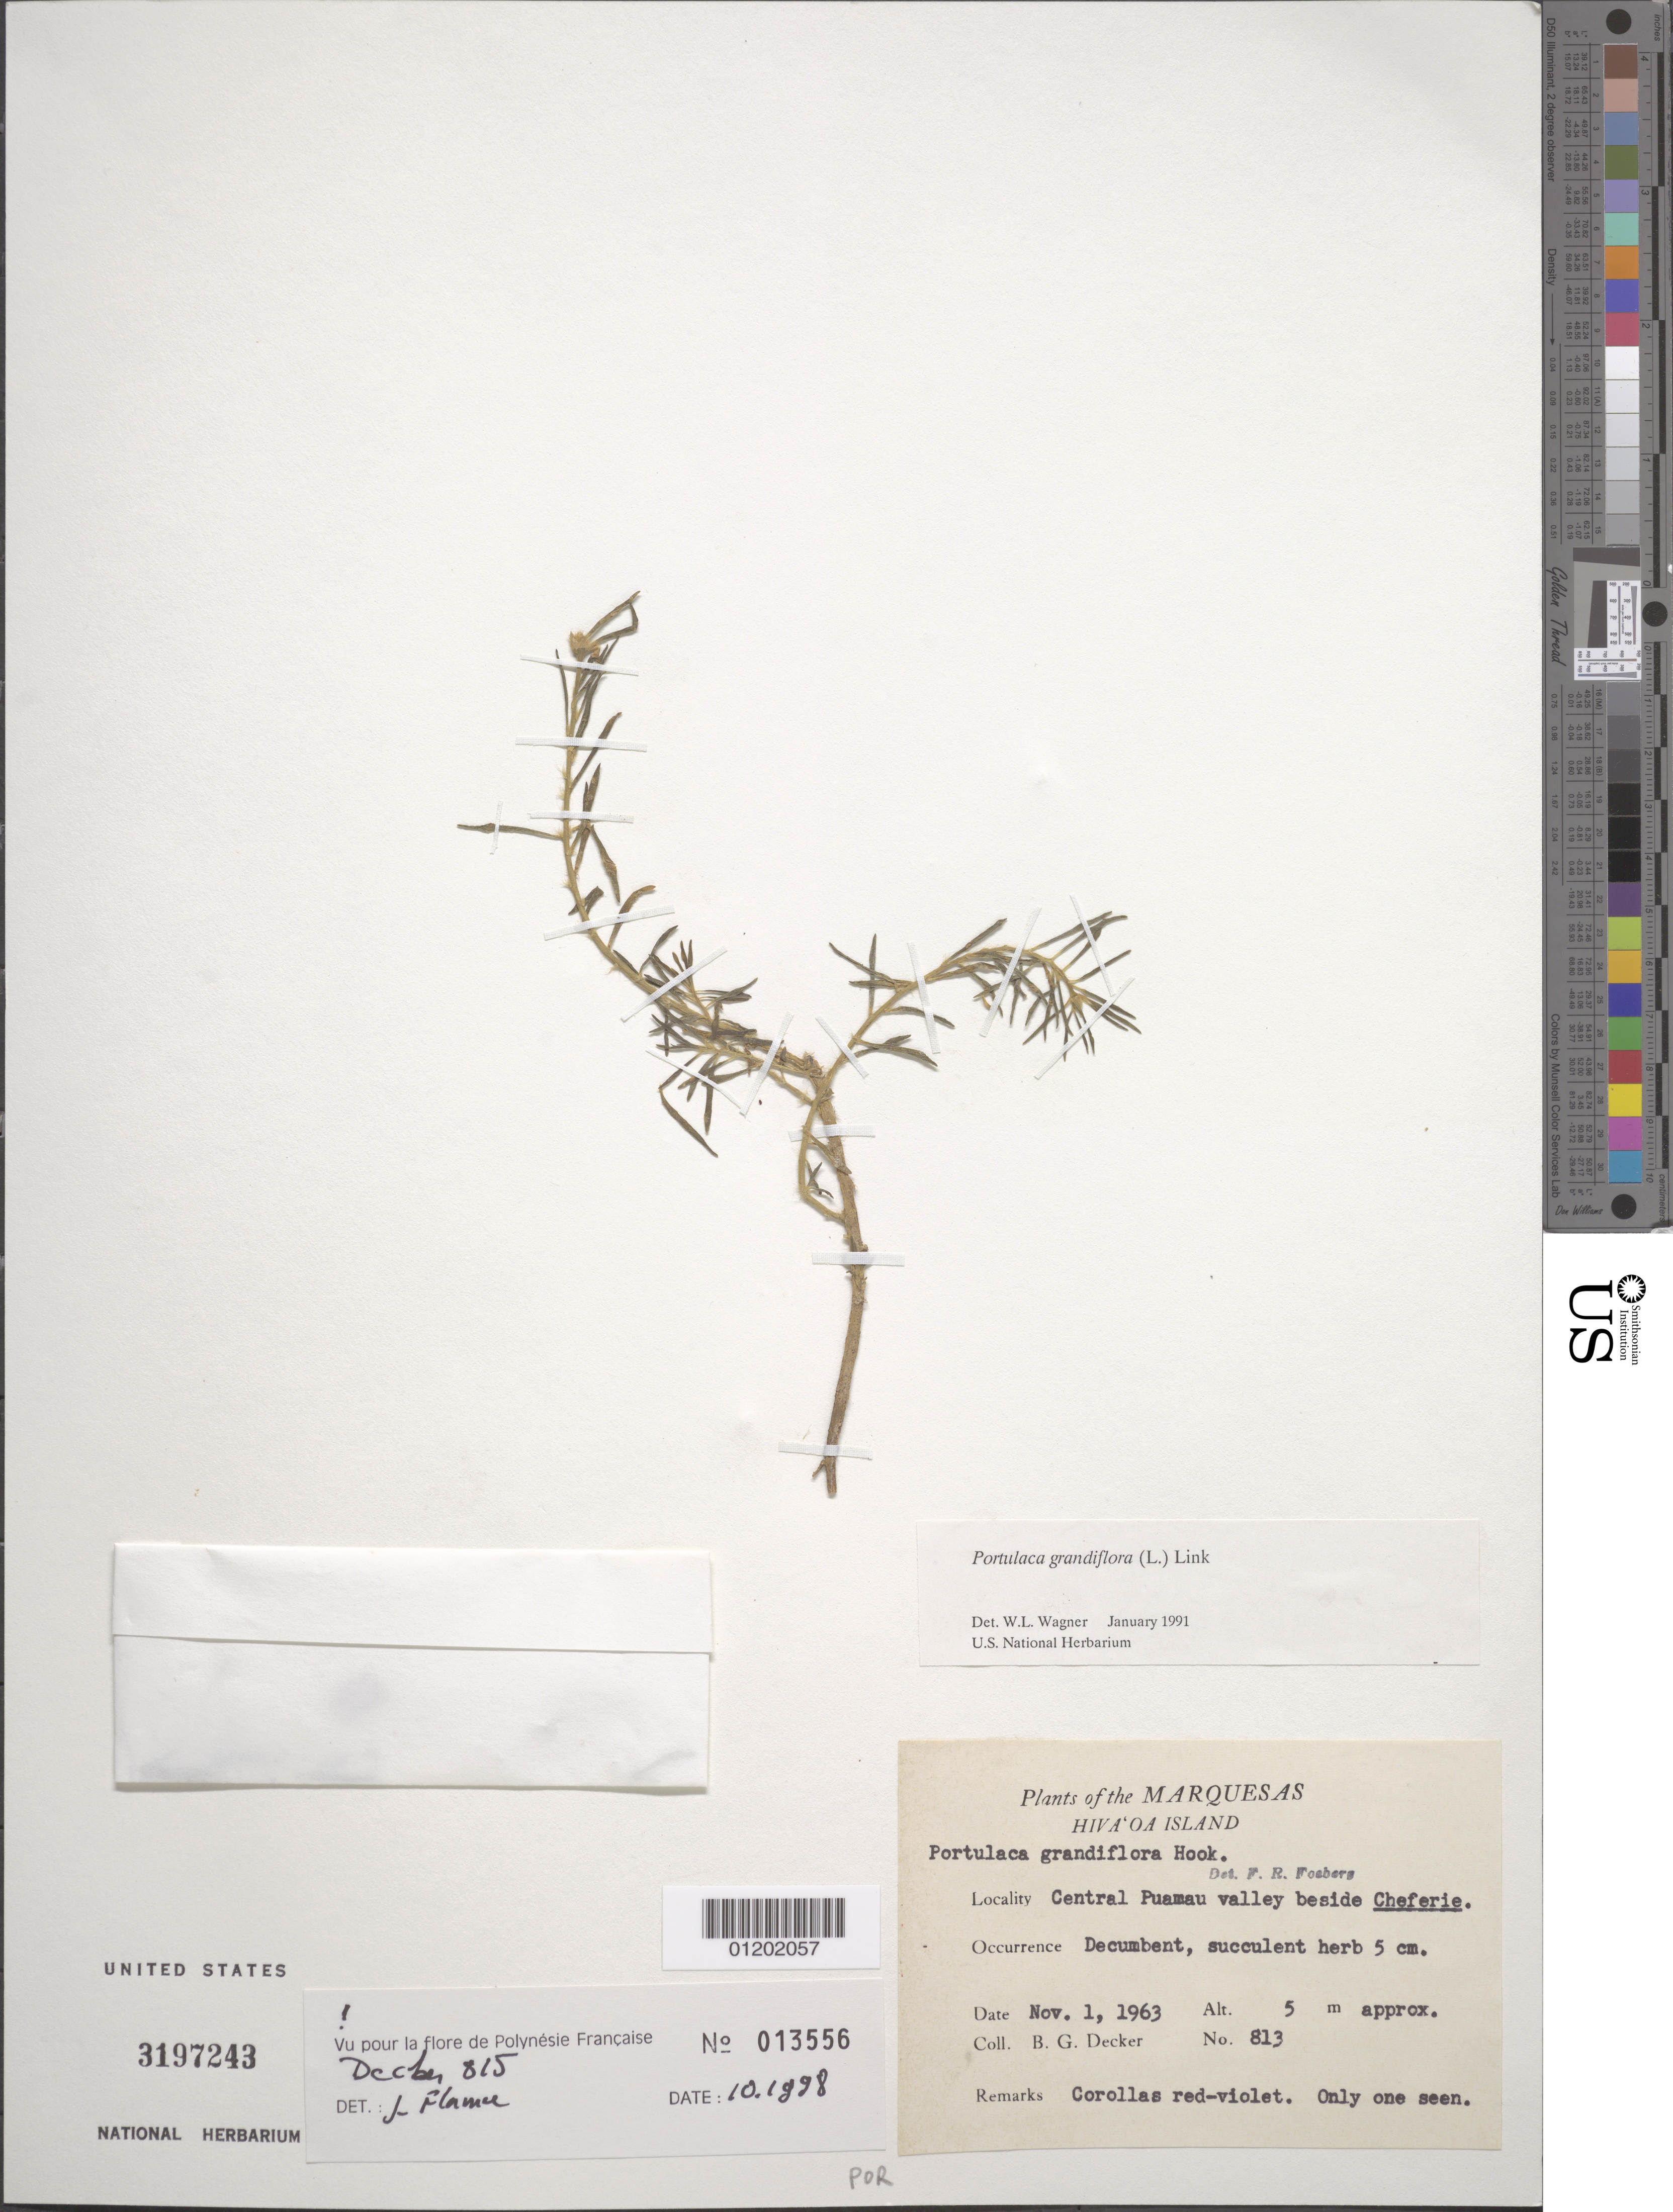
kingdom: Plantae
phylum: Tracheophyta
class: Magnoliopsida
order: Caryophyllales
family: Portulacaceae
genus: Portulaca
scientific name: Portulaca grandiflora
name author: Hook.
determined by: Wagner, W. L., (BOT), Smithsonian Institution - National Museum of Natural History (UNITED STATES)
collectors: B. G. Decker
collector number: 813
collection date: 1963-11-01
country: French Polynesia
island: Hiva Oa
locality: central Puamau Valley beside Cheferie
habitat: Only one seen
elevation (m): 5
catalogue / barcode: US 3197243